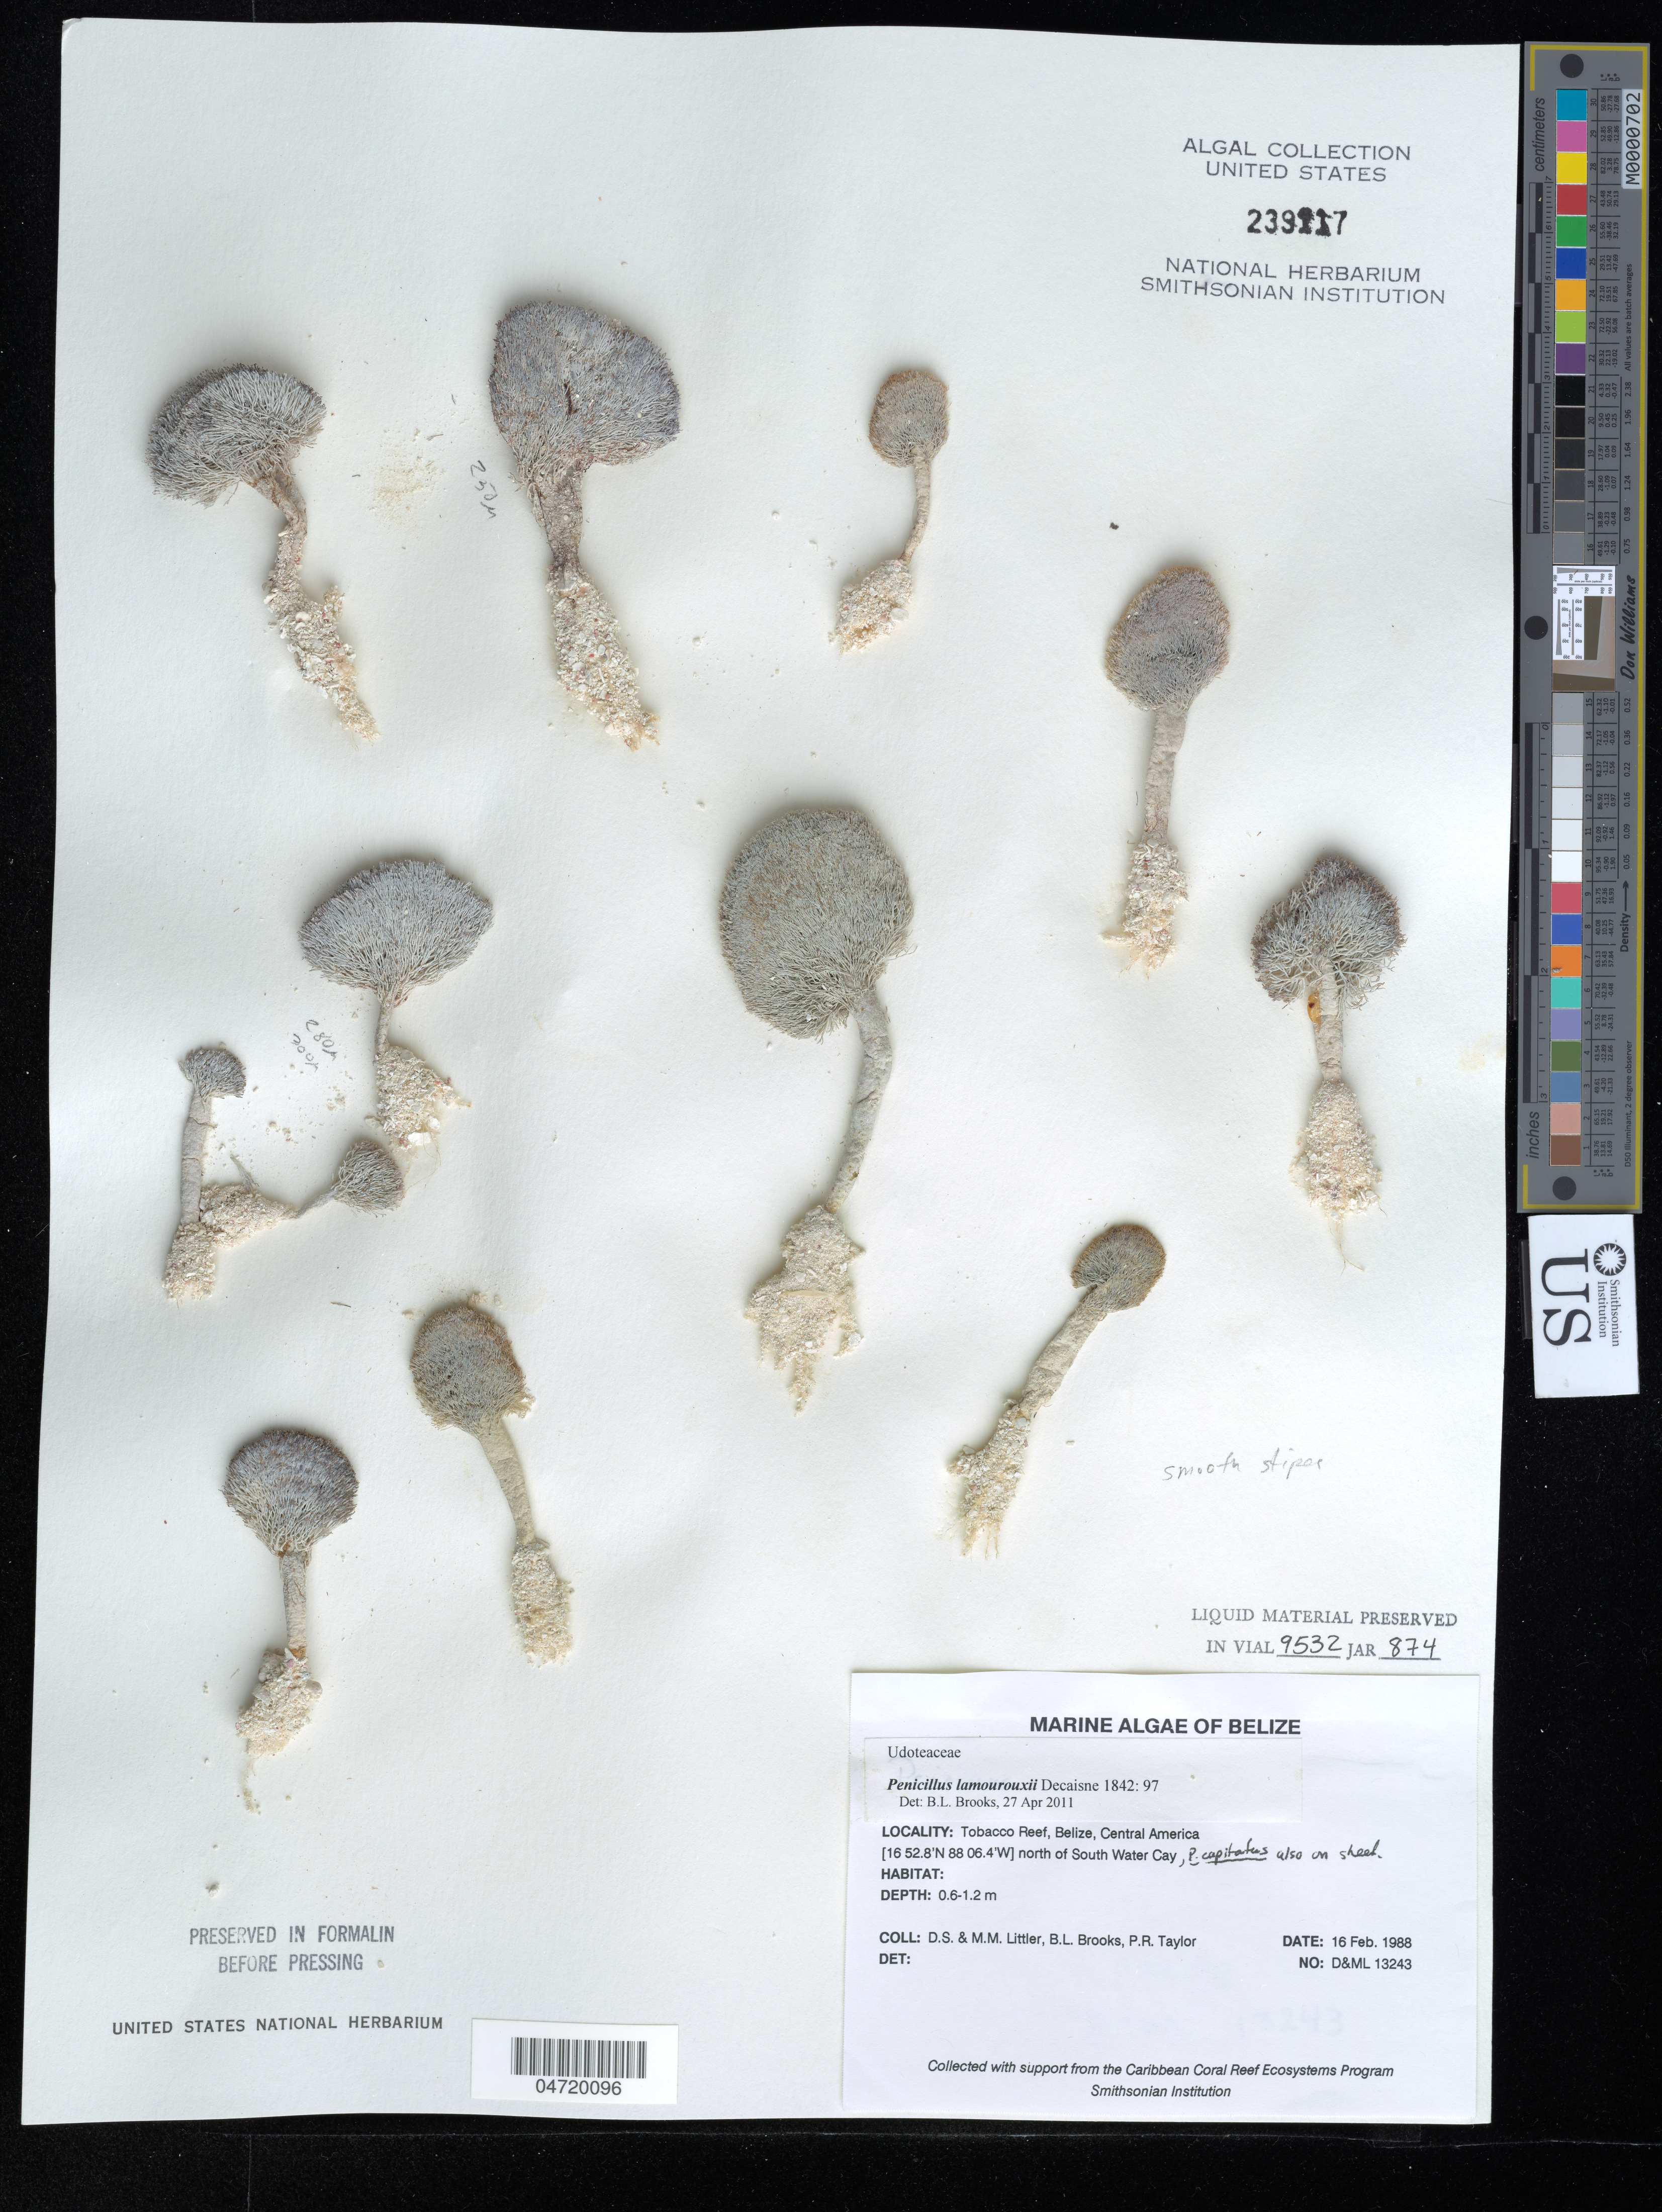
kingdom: Plantae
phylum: Chlorophyta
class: Ulvophyceae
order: Bryopsidales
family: Udoteaceae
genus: Penicillus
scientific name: Penicillus lamourouxii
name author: Decne.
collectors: D. S. Littler, M. M. Littler, B. Brooks & P. R. Taylor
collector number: D&ML 13243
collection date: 1988-02-16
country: Belize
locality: Tobacco Reef. North of South Water Cay.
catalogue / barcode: US 239217